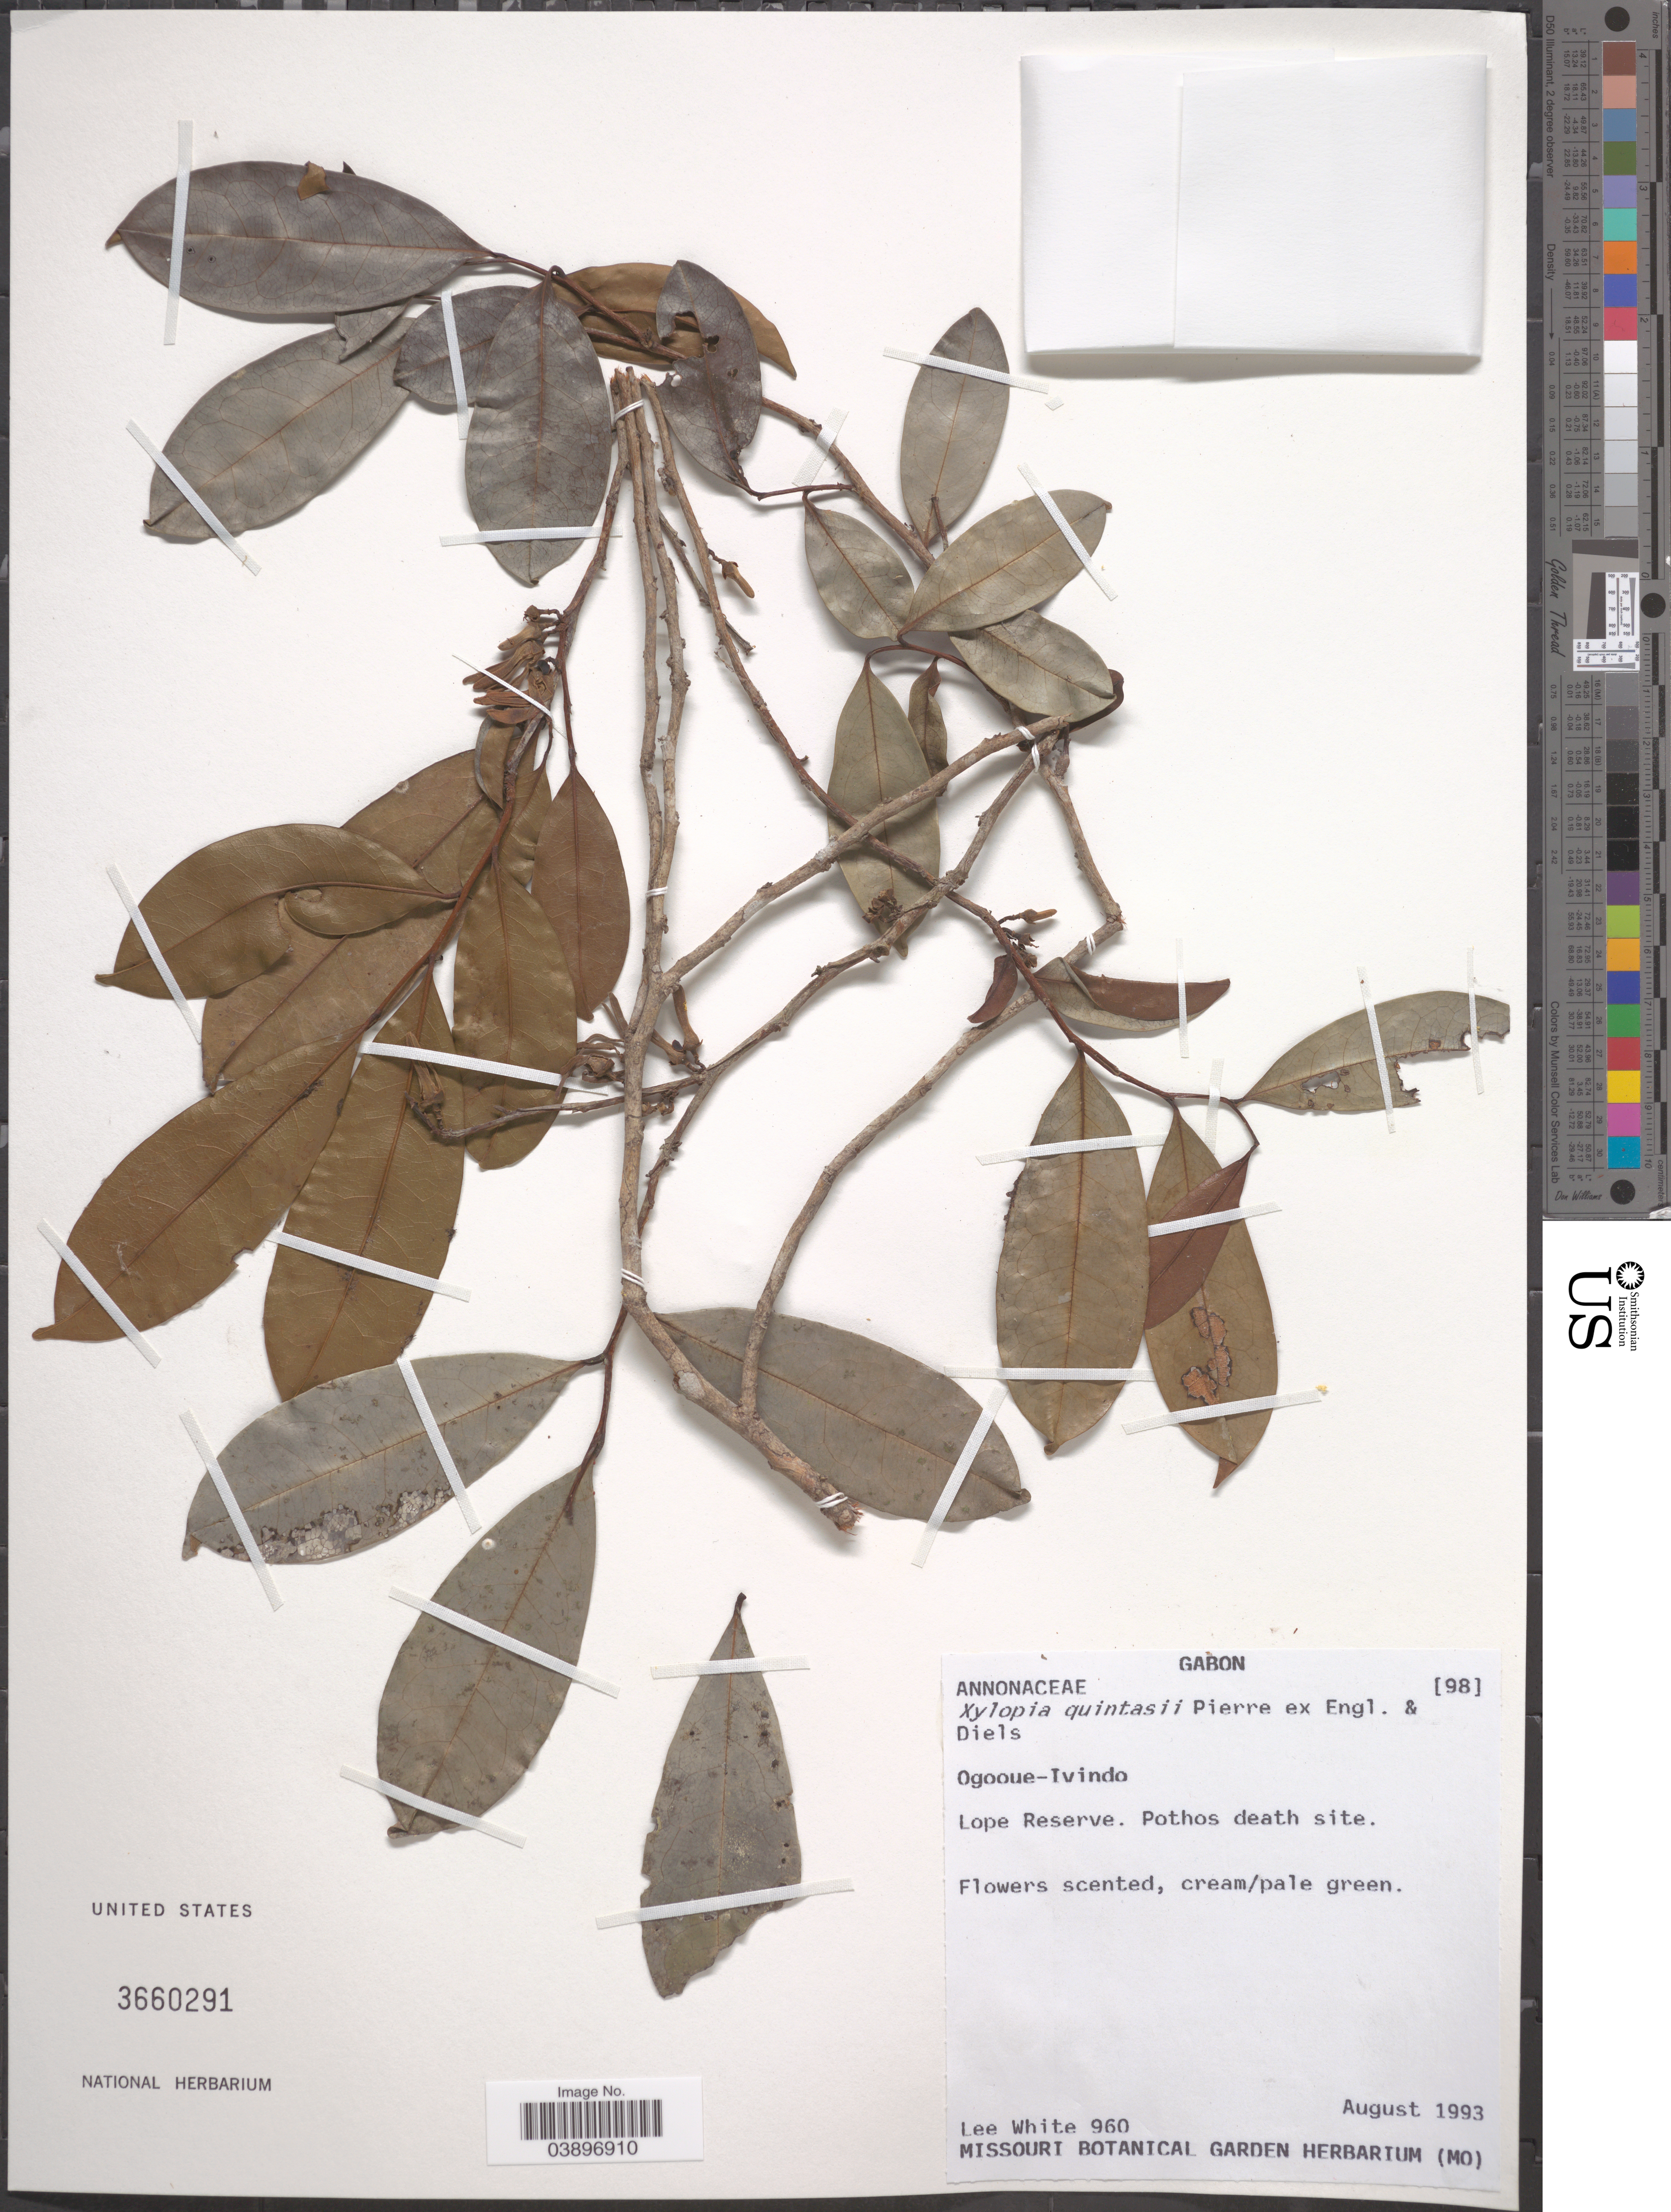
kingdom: Plantae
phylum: Tracheophyta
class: Magnoliopsida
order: Magnoliales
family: Annonaceae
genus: Xylopia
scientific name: Xylopia quintasii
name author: Pierre ex Engl. & Diels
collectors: L. White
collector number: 960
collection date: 1993-08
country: Gabon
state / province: Ogooue-Ivindo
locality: Lope Reserve. Pothos deat site.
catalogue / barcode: US 3660291